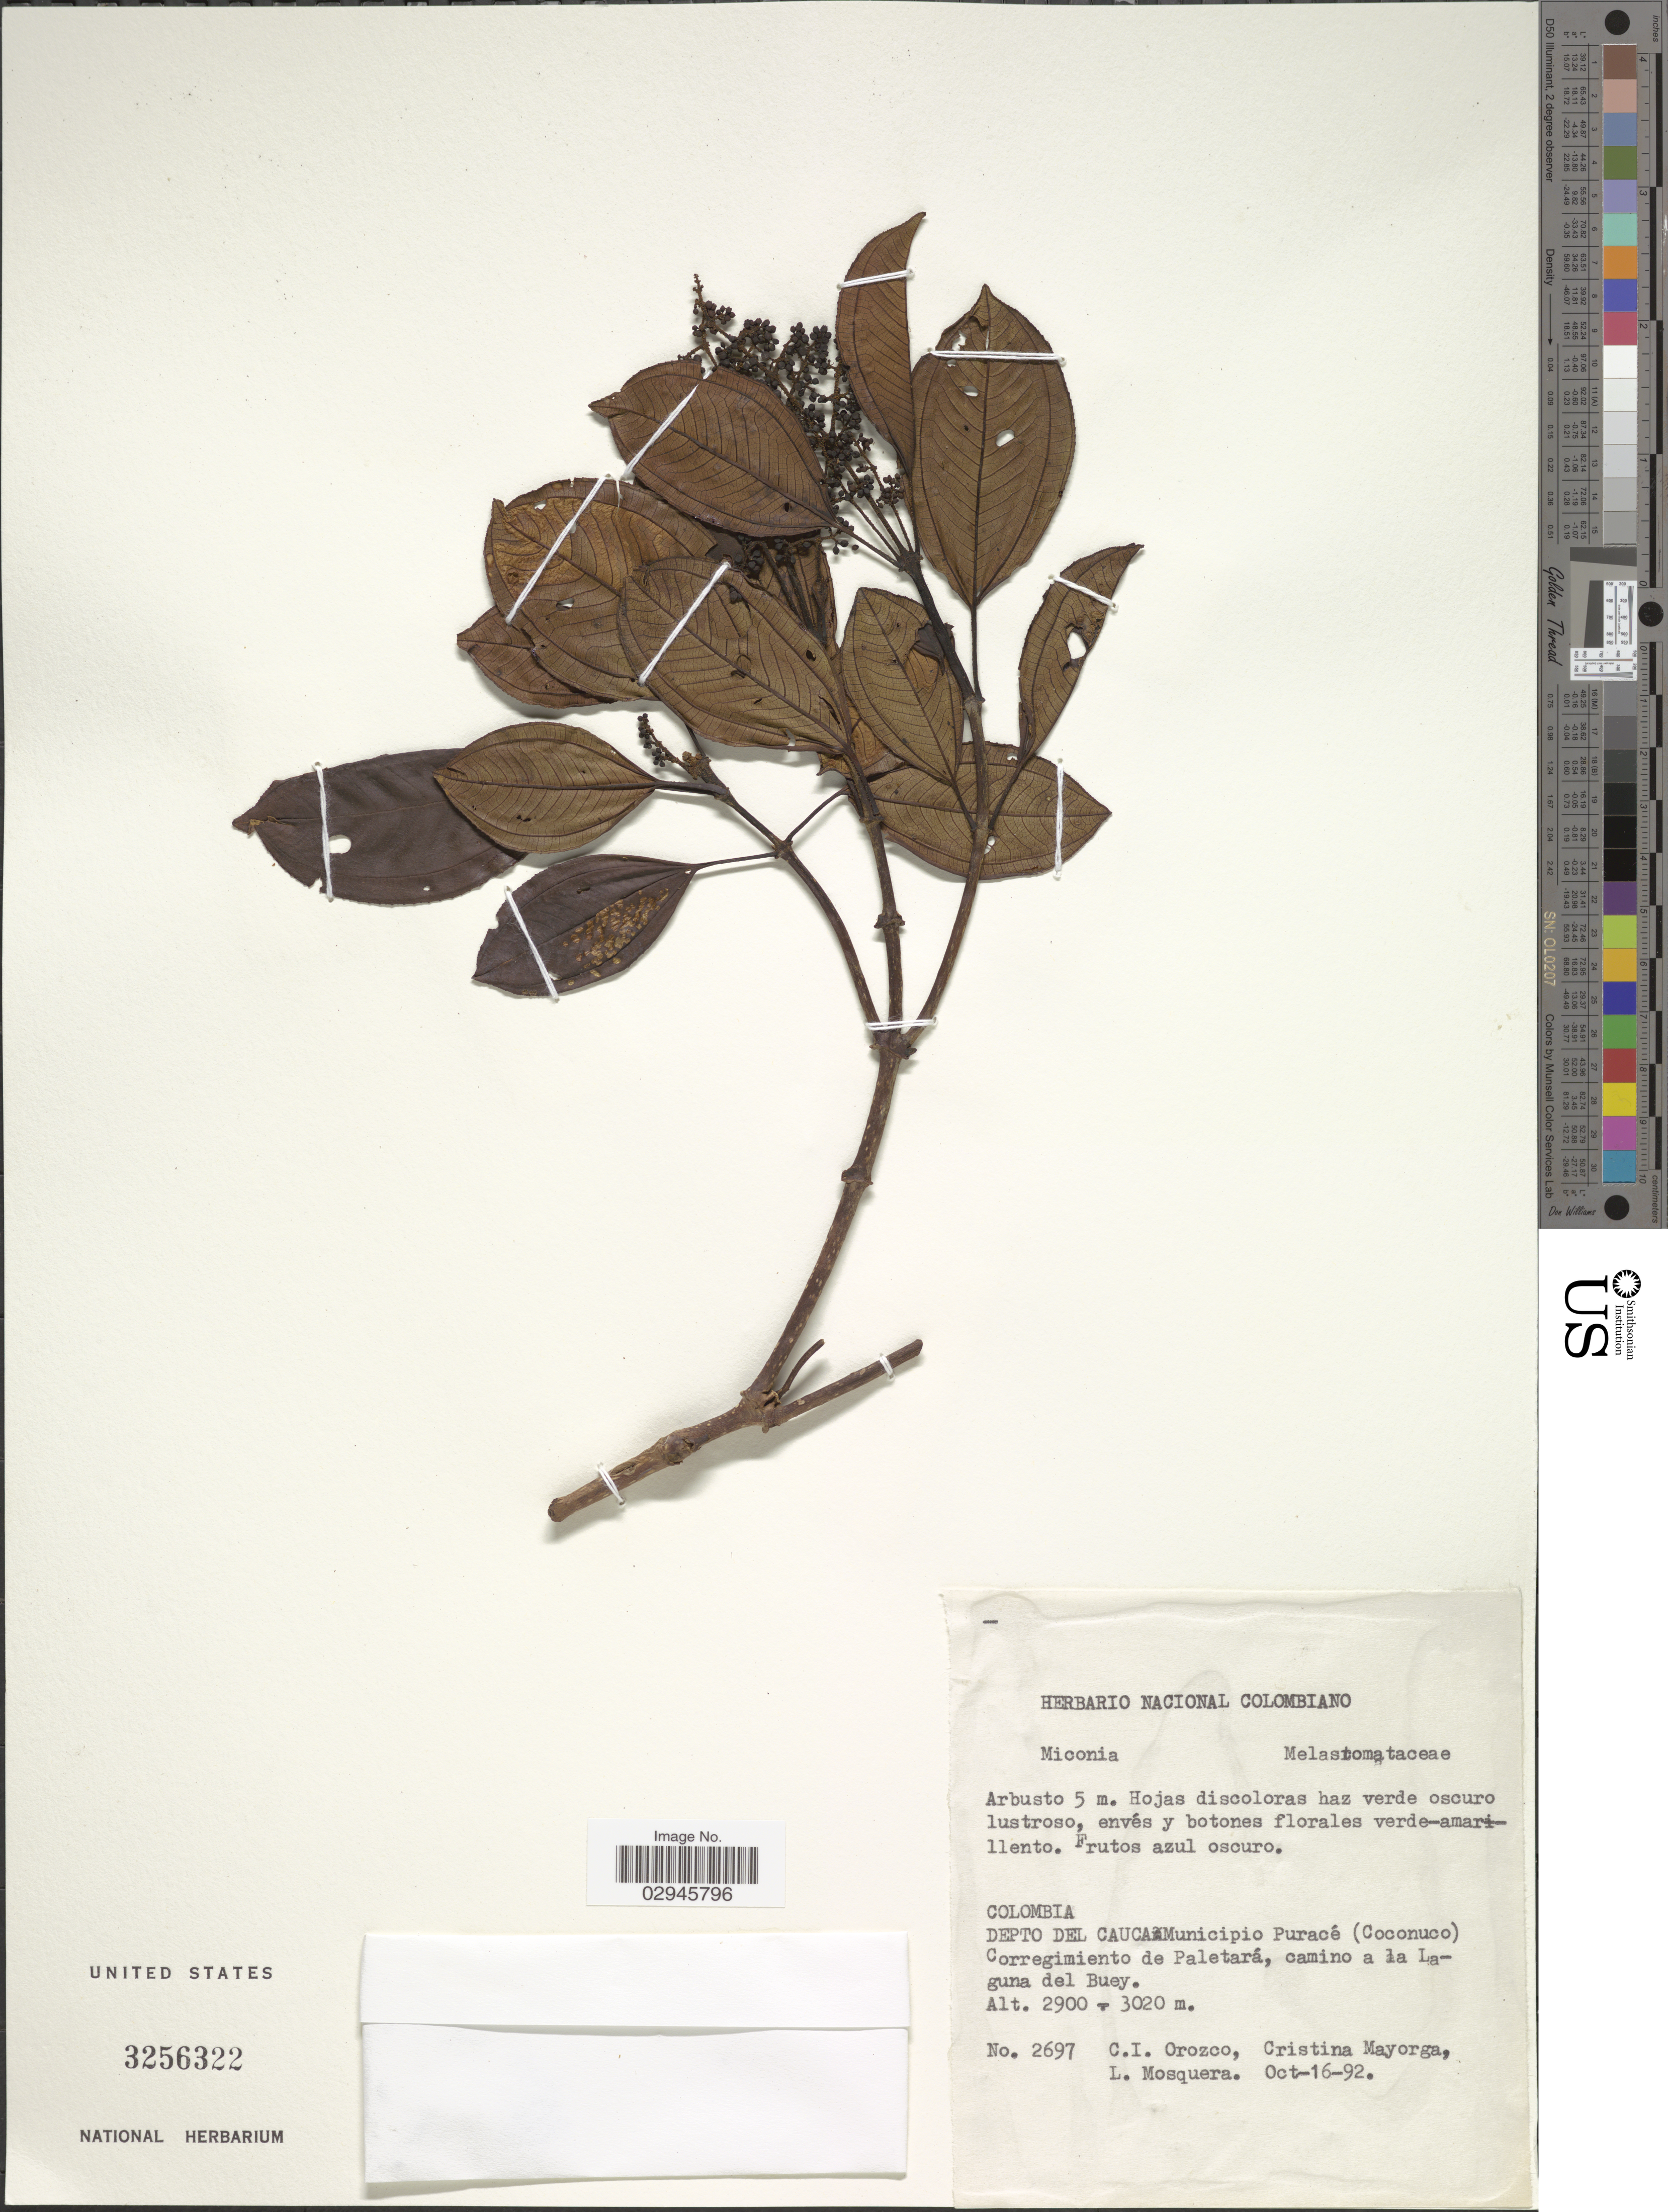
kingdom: Plantae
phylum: Tracheophyta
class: Magnoliopsida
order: Myrtales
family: Melastomataceae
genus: Miconia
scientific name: Miconia sp.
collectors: C. I. Orozco, C. Mayorga & L. Mosquera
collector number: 2697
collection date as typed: Transcribed d/m/y: 16/10/92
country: Colombia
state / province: Cauca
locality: Depto del Cauca. Municipio Puracé (Coconuco). Corregimiento de Paletará, camino a la Laguna del Buey.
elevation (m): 2900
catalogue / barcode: US 3256322